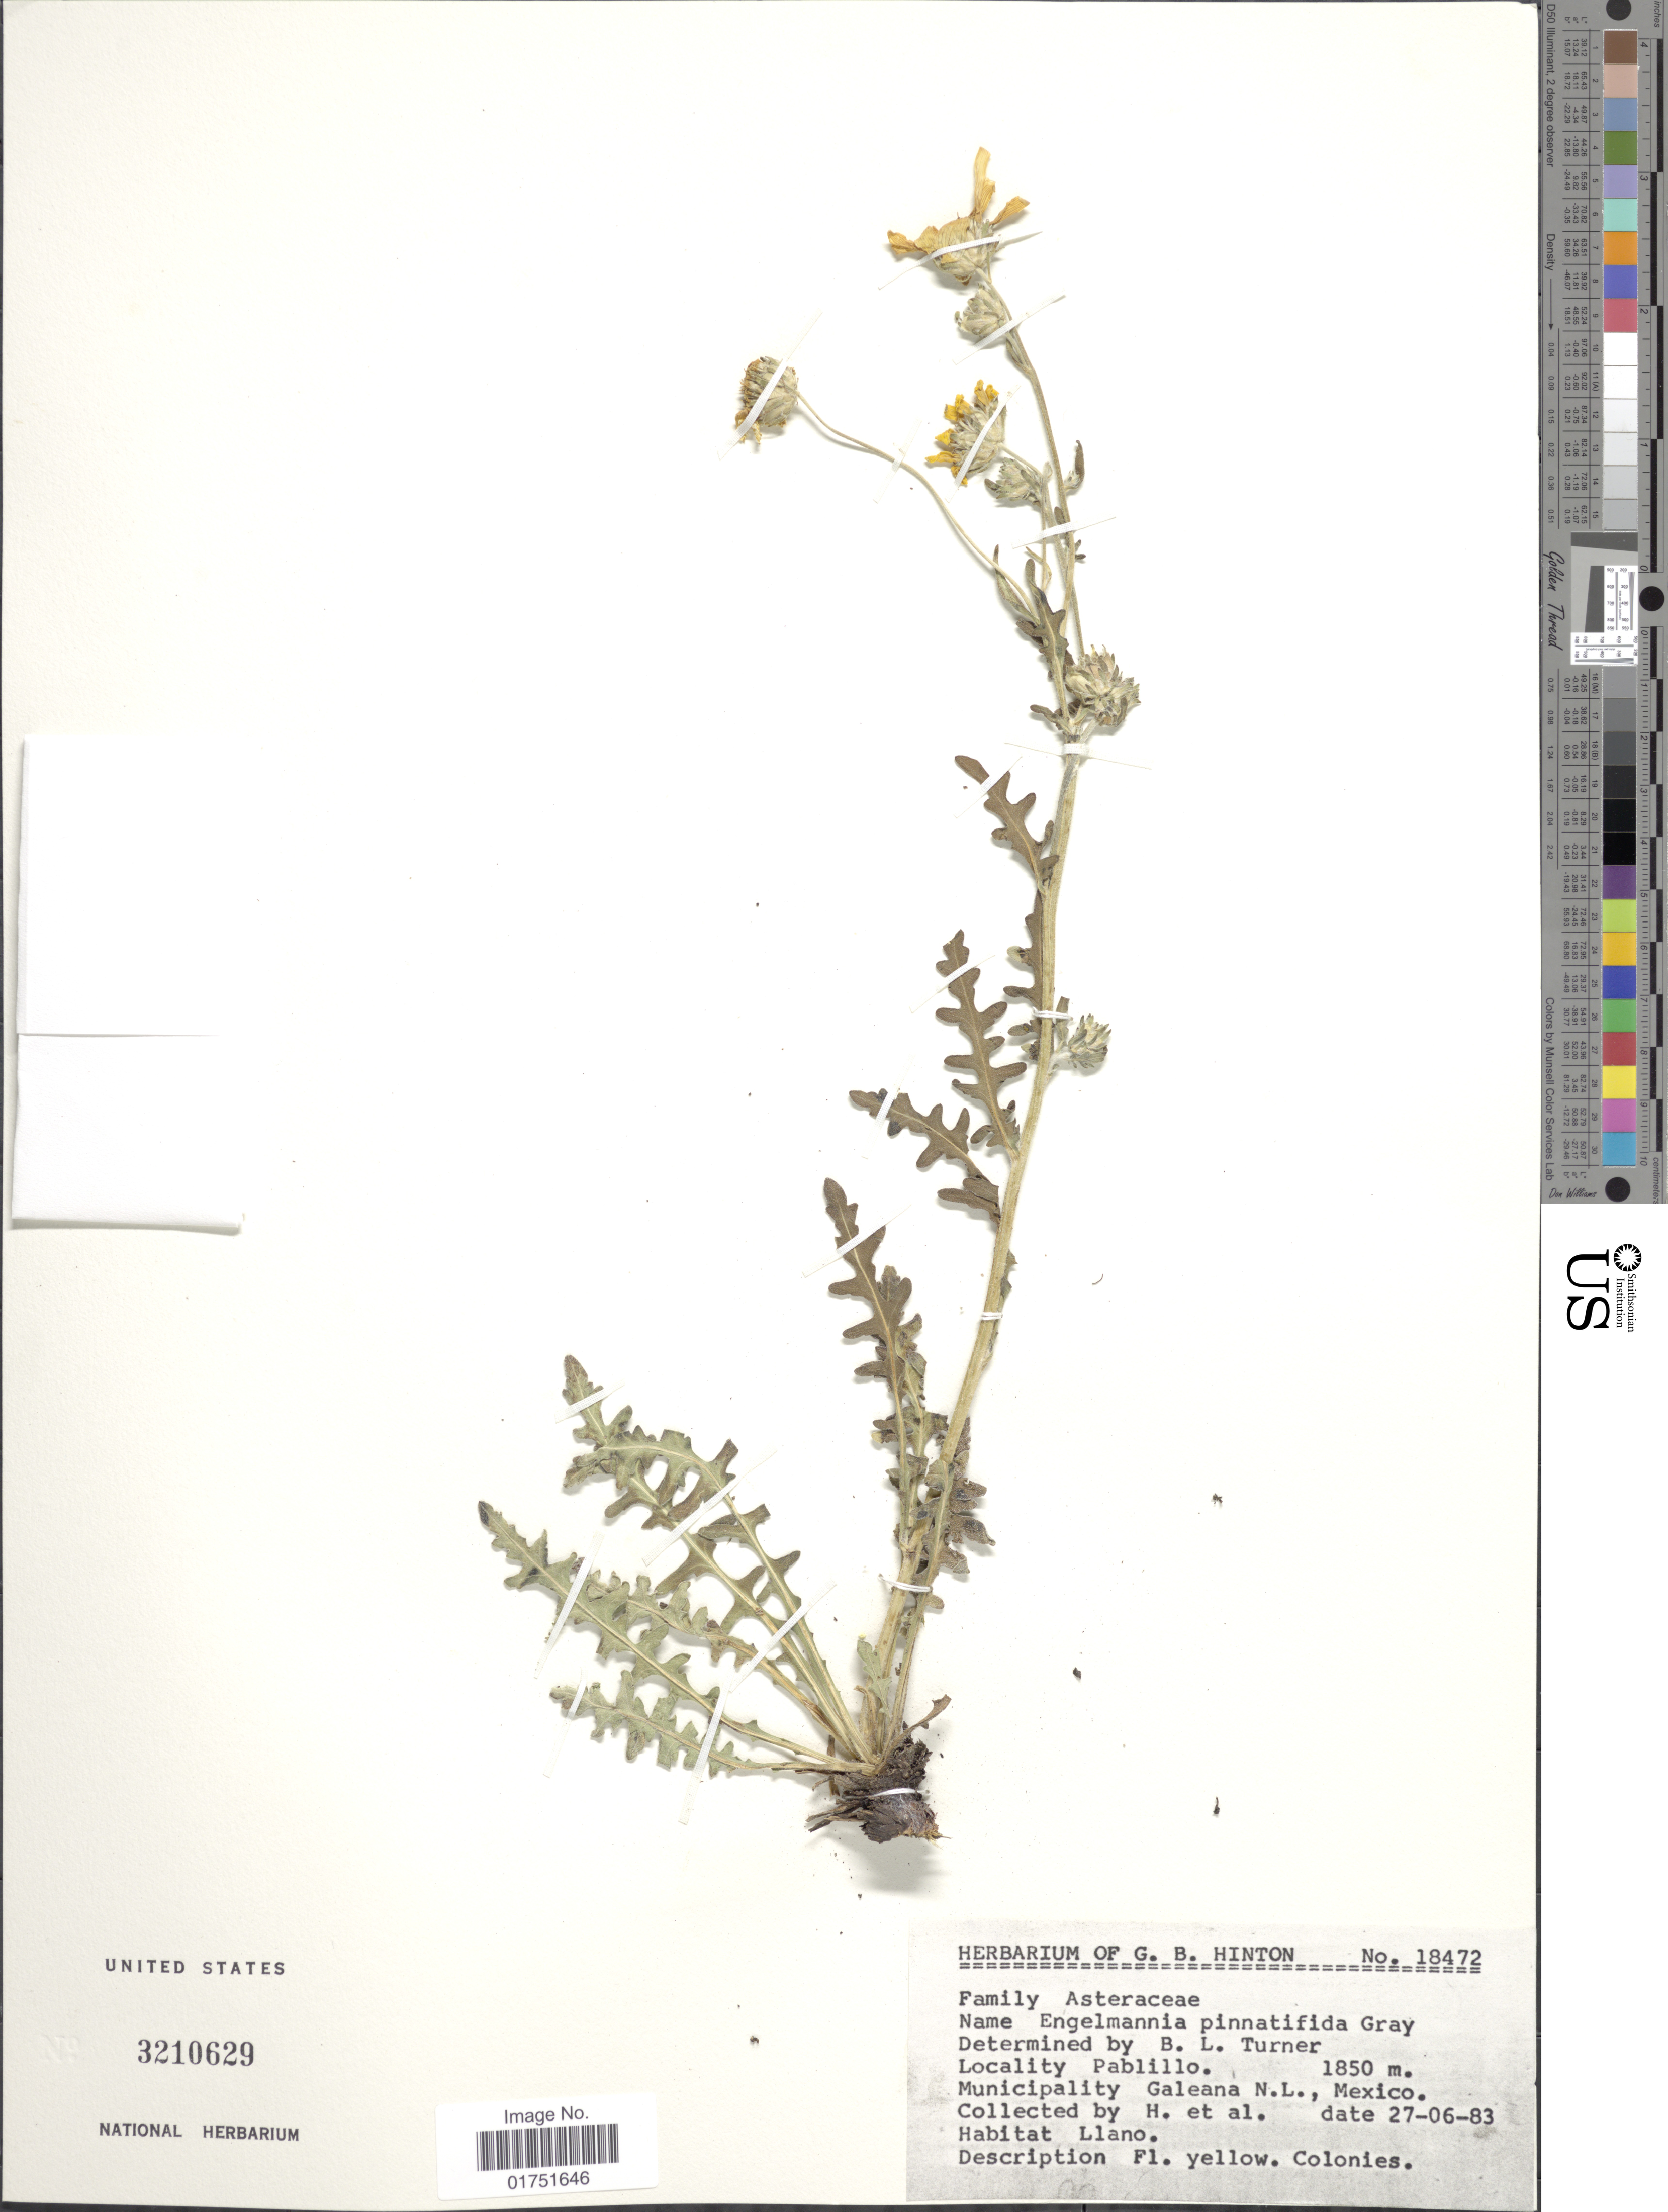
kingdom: Plantae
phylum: Tracheophyta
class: Magnoliopsida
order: Asterales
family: Asteraceae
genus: Engelmannia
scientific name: Engelmannia pinnatifida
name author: Torr. & A. Gray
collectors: G. B. Hinton & et al.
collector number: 18472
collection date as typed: Transcribed d/m/y: 27/6/83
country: Mexico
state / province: Nuevo León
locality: Pablillo, Municipality Galeana, N. L.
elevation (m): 1850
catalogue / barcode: US 3210629